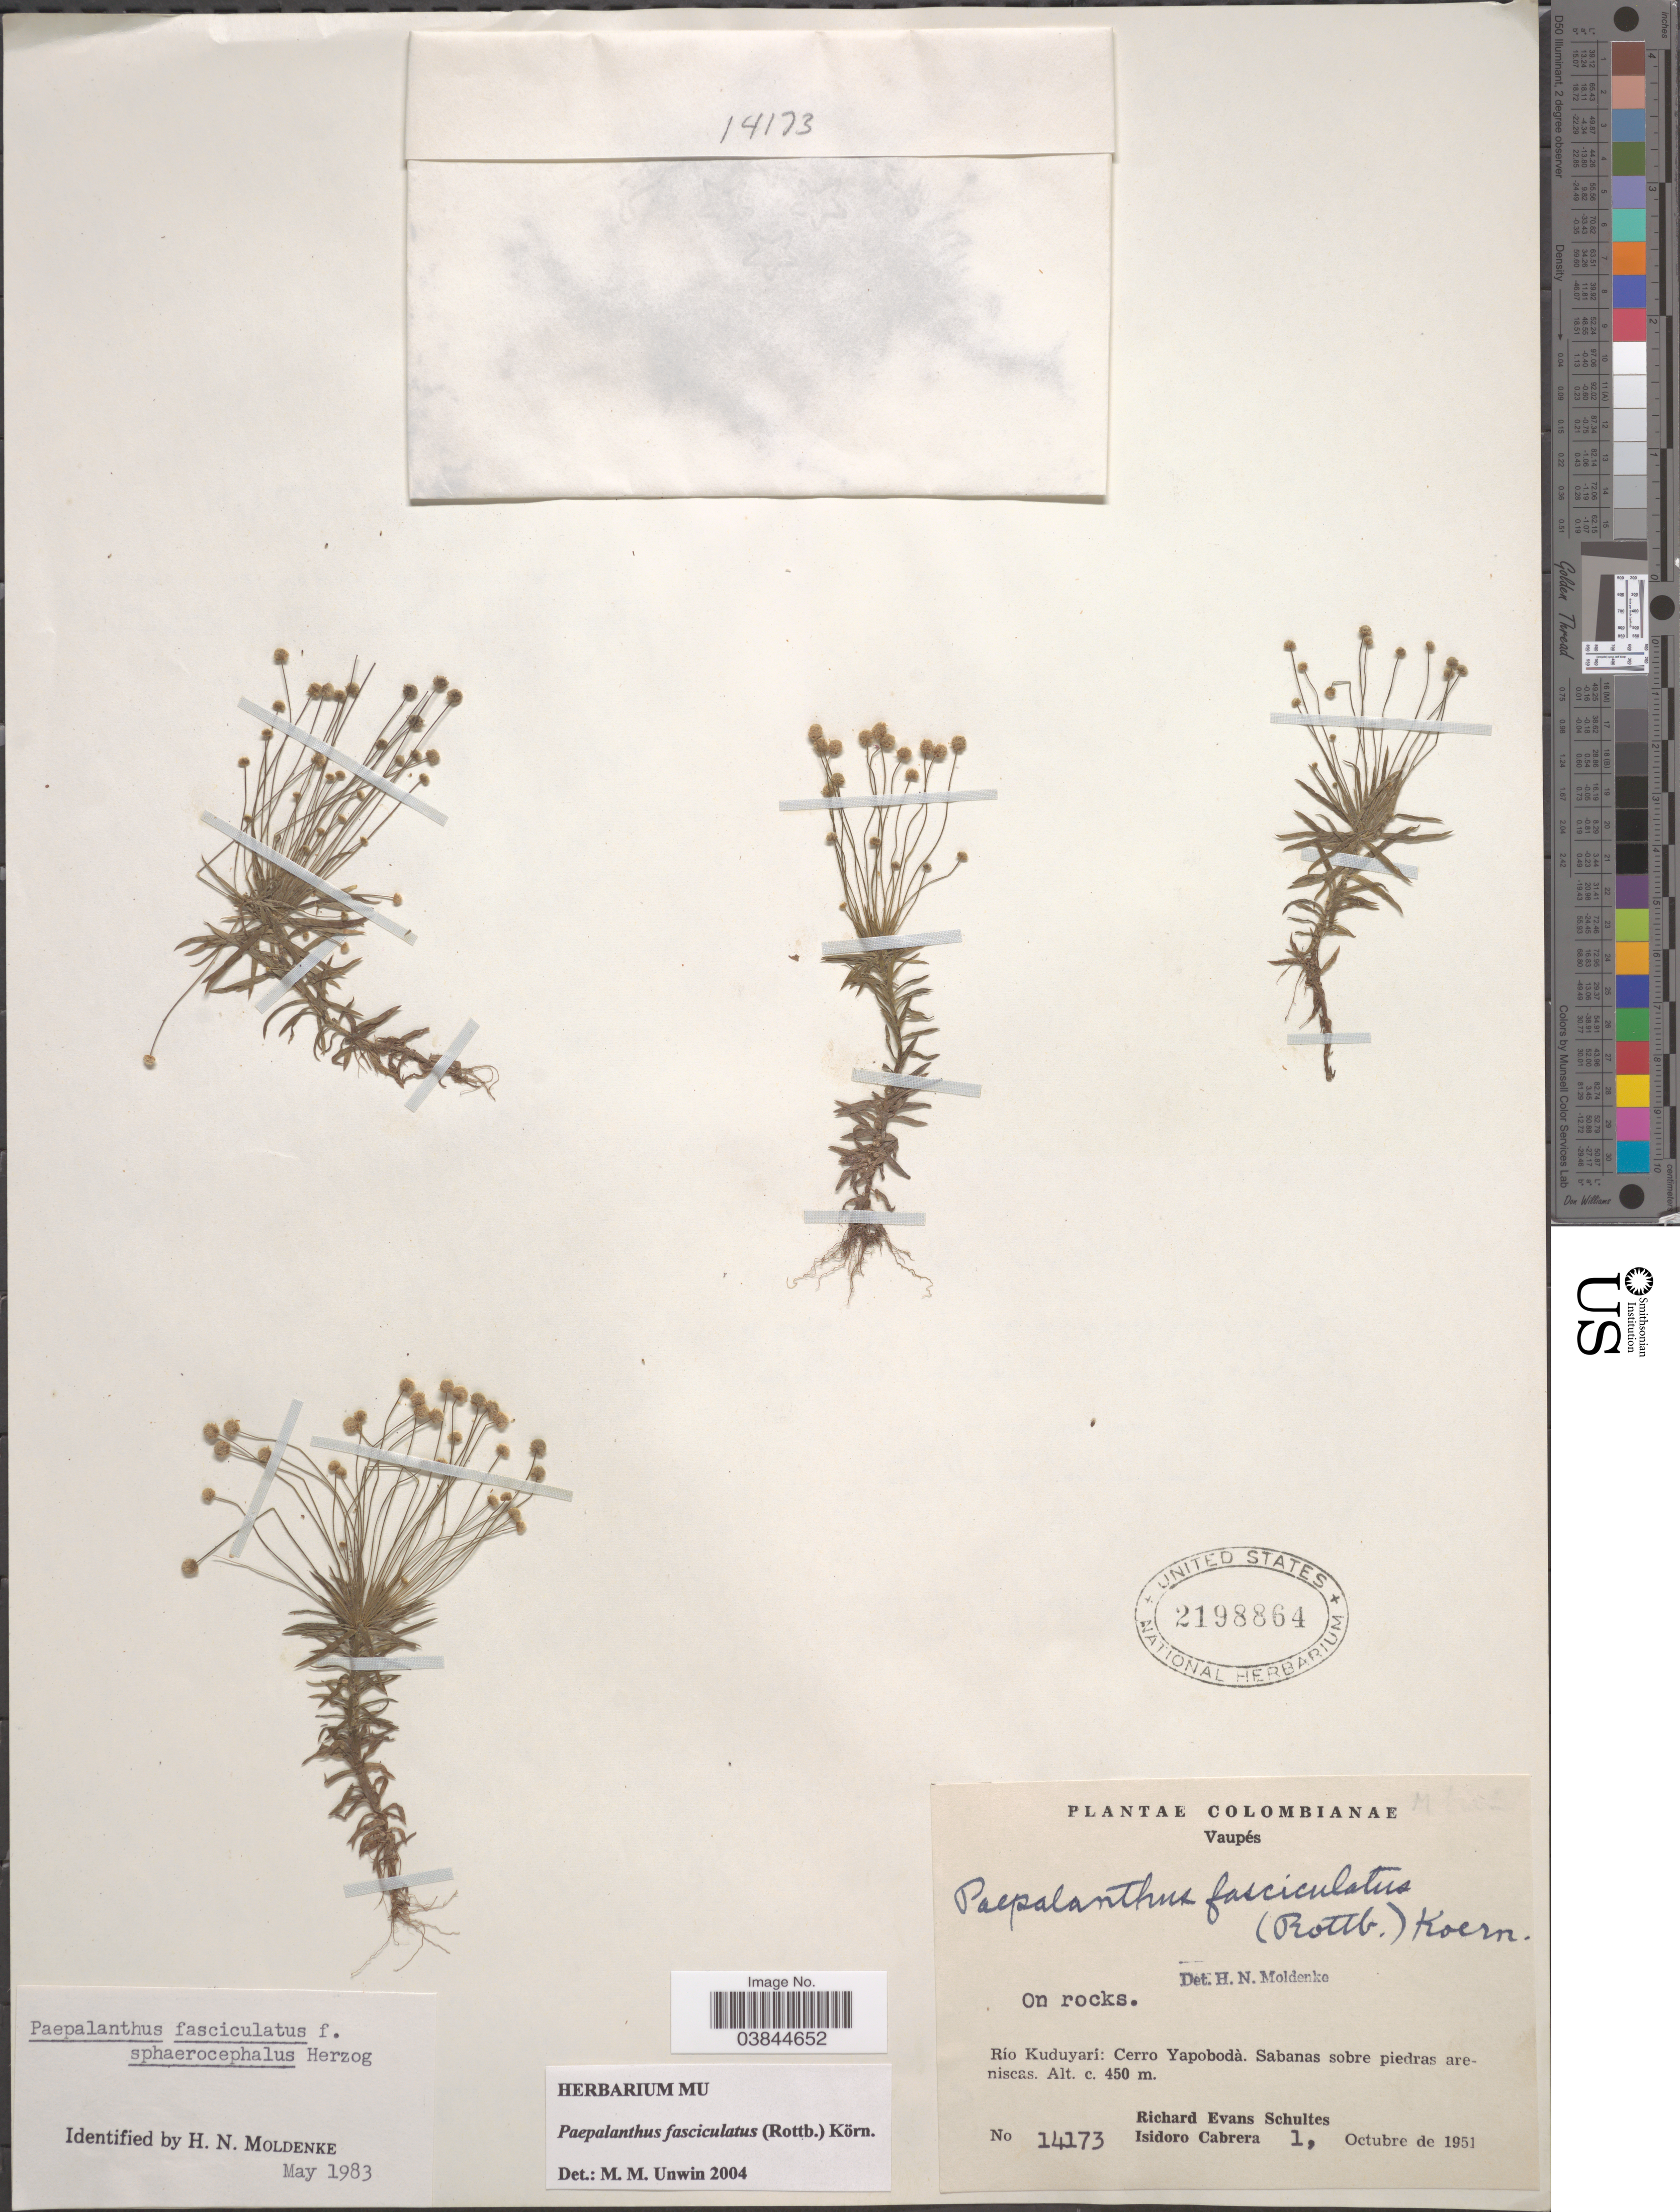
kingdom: Plantae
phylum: Tracheophyta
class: Liliopsida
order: Poales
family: Eriocaulaceae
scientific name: Giuliettia fasciculata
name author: (Rottb.) Andrino & Sano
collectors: R. E. Schultes & I. Cabrera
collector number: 14173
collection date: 1951-10-01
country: Colombia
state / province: Vaupés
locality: Río Kuduyari: Cerro Yapobodà.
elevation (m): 450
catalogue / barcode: US 2198864